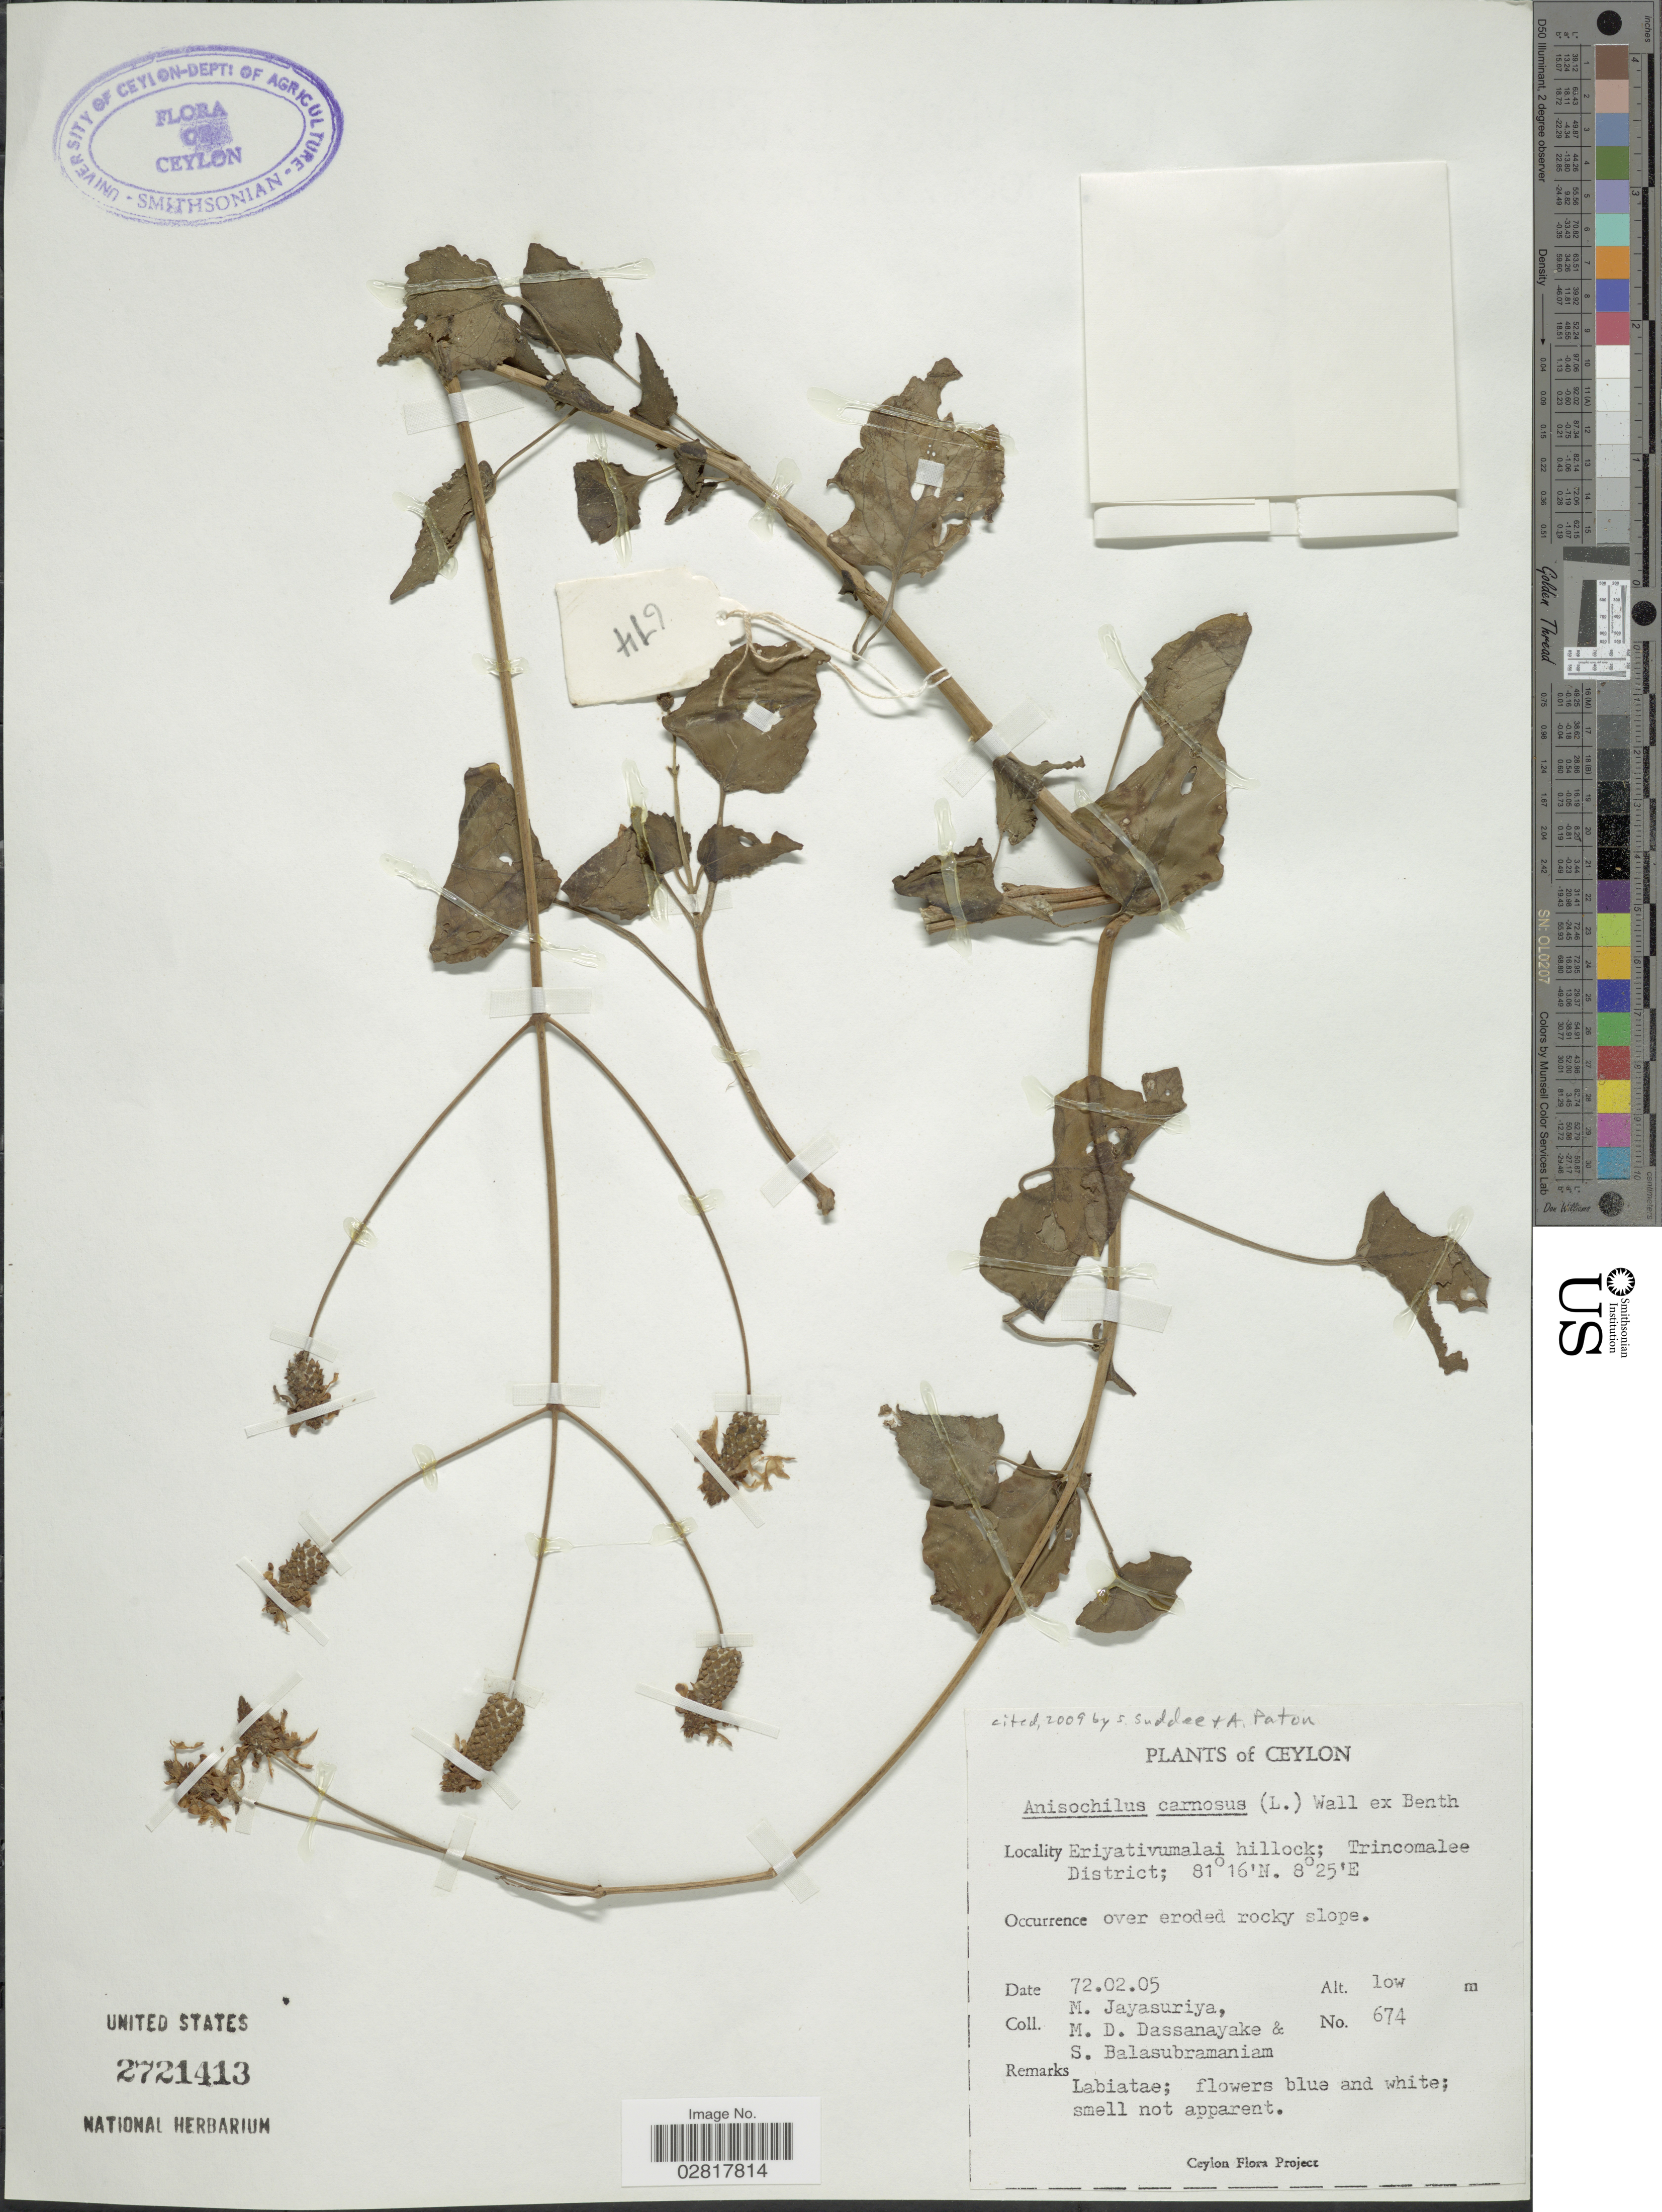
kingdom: Plantae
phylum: Tracheophyta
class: Magnoliopsida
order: Lamiales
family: Lamiaceae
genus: Anisochilus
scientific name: Anisochilus carnosus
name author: (L. f.) Wall. ex Benth.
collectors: M. Jayasuriya, M. D. Dassanayake & S. Balasubramaniam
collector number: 674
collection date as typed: Transcribed d/m/y: 5/2/72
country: Sri Lanka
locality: Ceylon. Eriyativumalai hillock; Trincomalee District.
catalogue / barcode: US 2721413